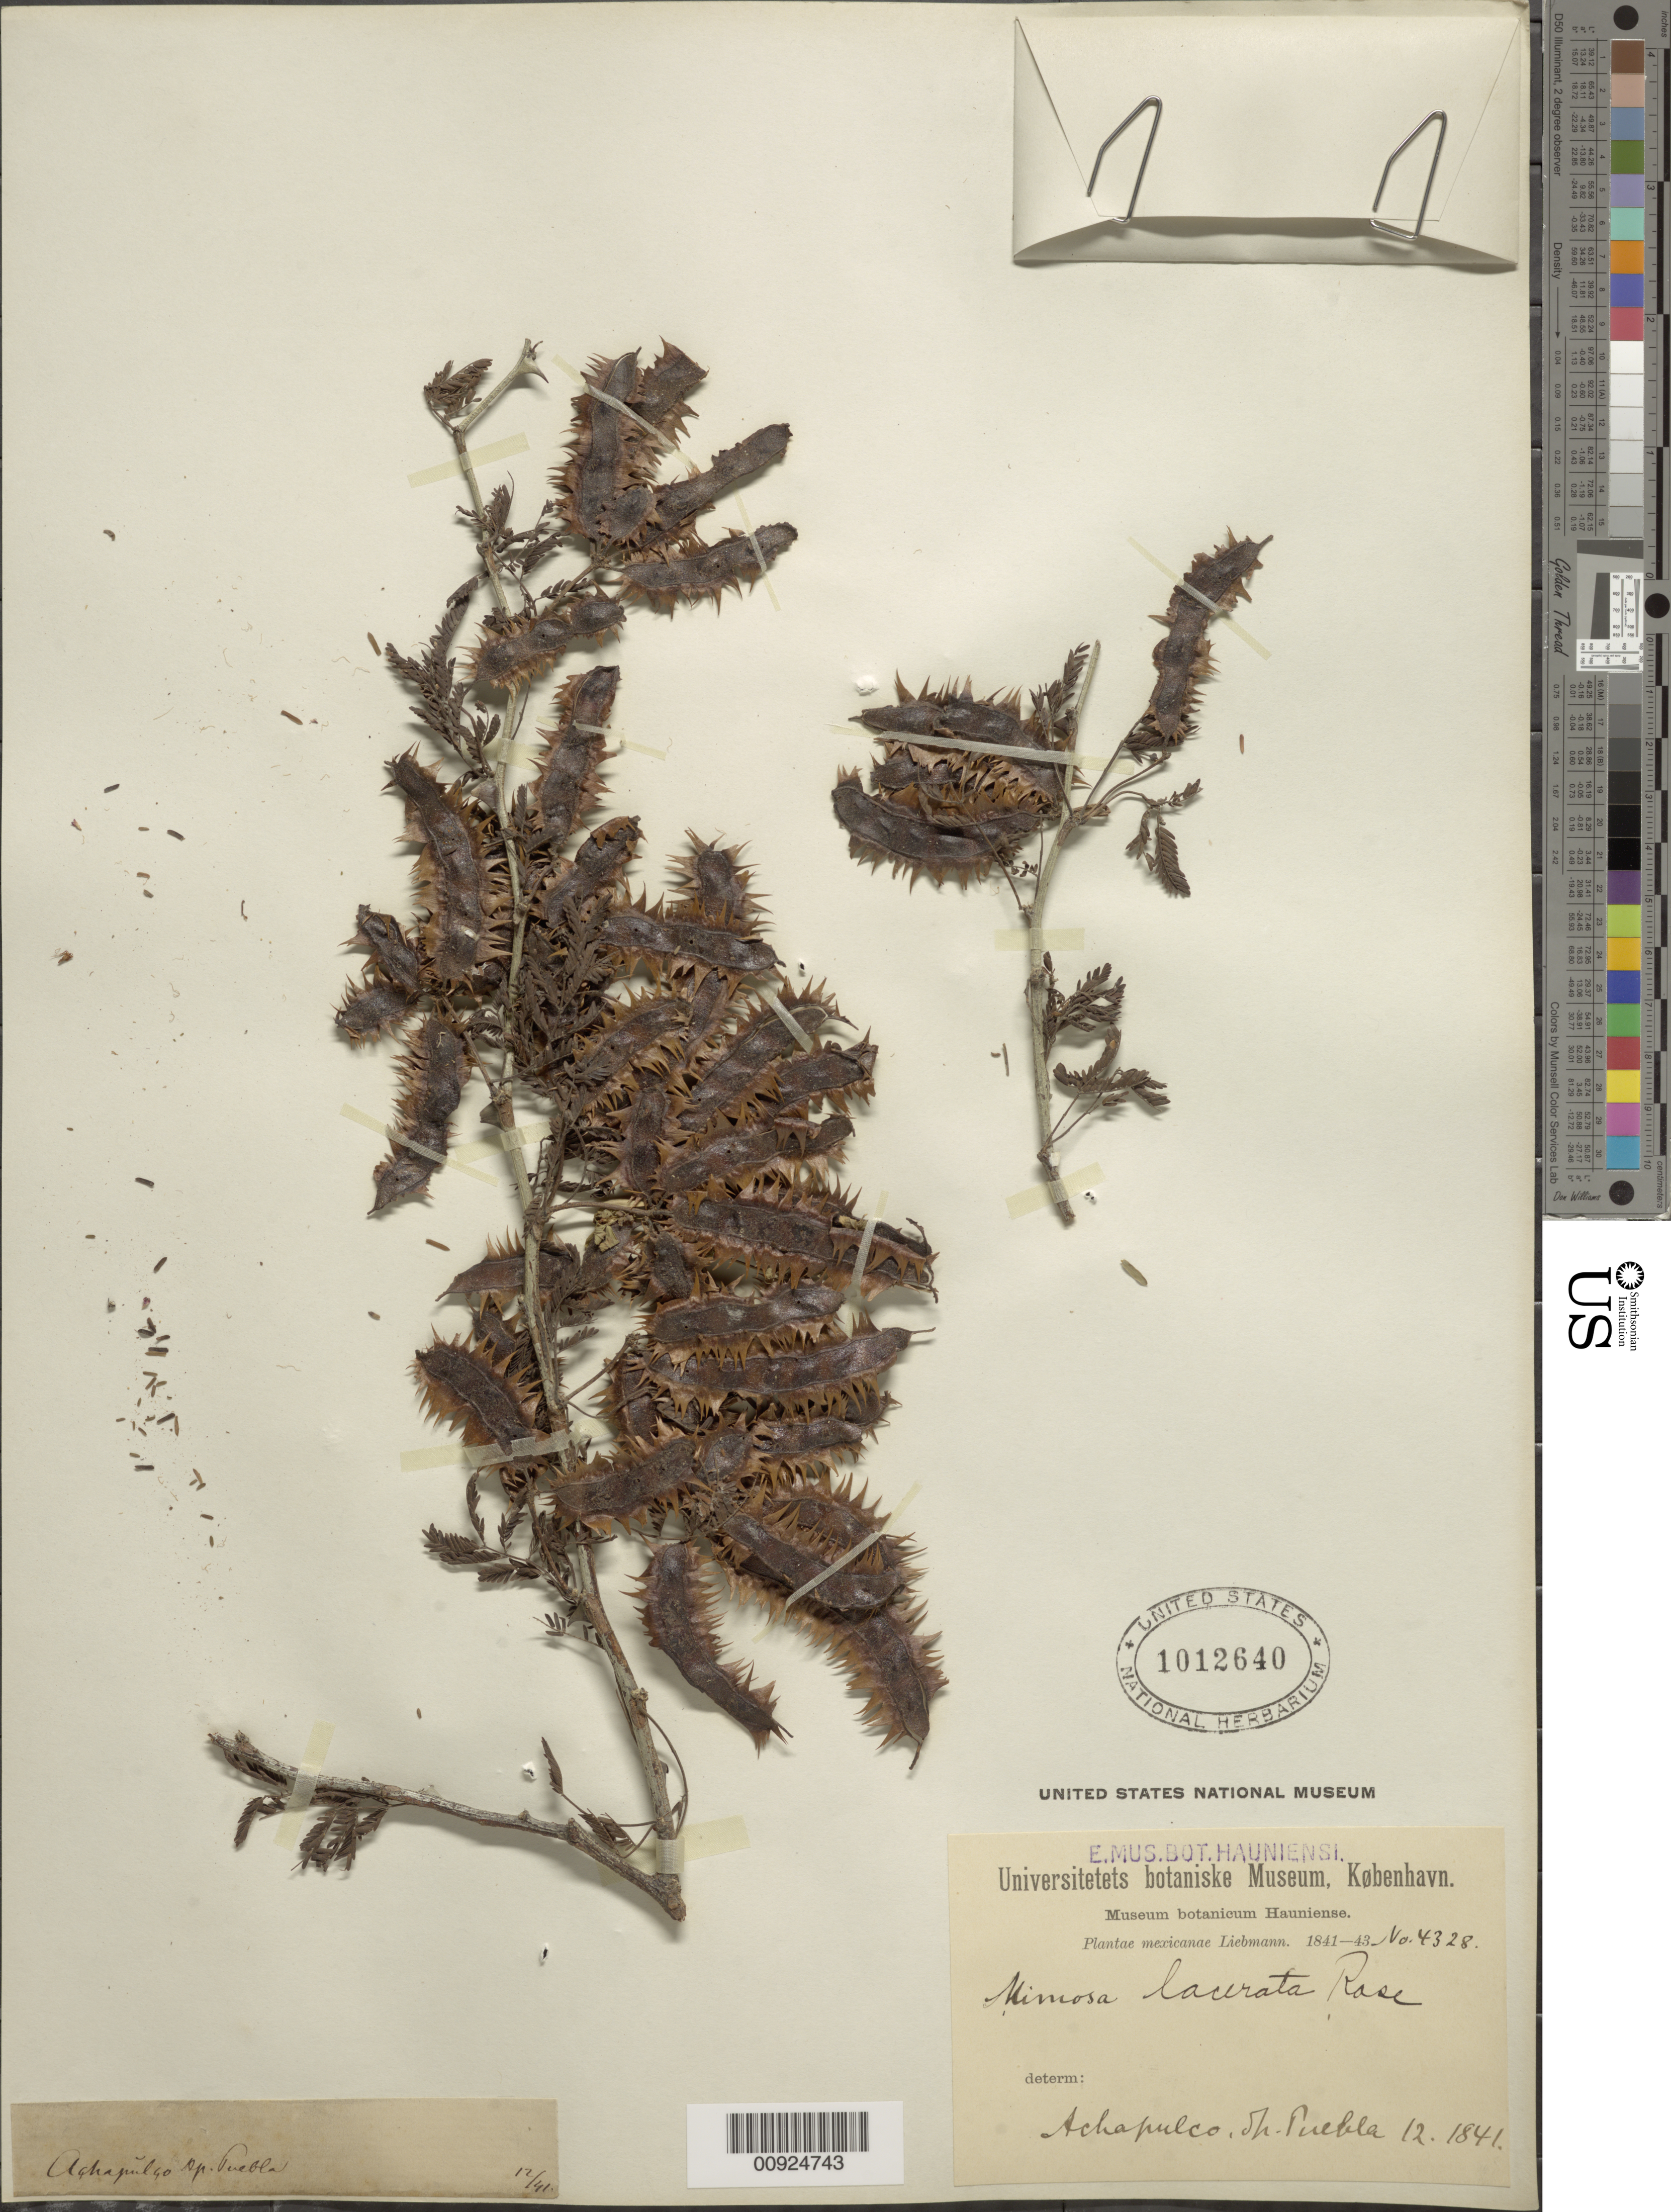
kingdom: Plantae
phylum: Tracheophyta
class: Magnoliopsida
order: Fabales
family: Fabaceae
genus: Mimosa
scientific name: Mimosa lacerata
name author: Rose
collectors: F. M. Liebmann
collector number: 4328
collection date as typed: Dec 1841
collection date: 1841-12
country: Mexico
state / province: Puebla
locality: Achapulco, Sp. Puebla.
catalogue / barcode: US 1012640